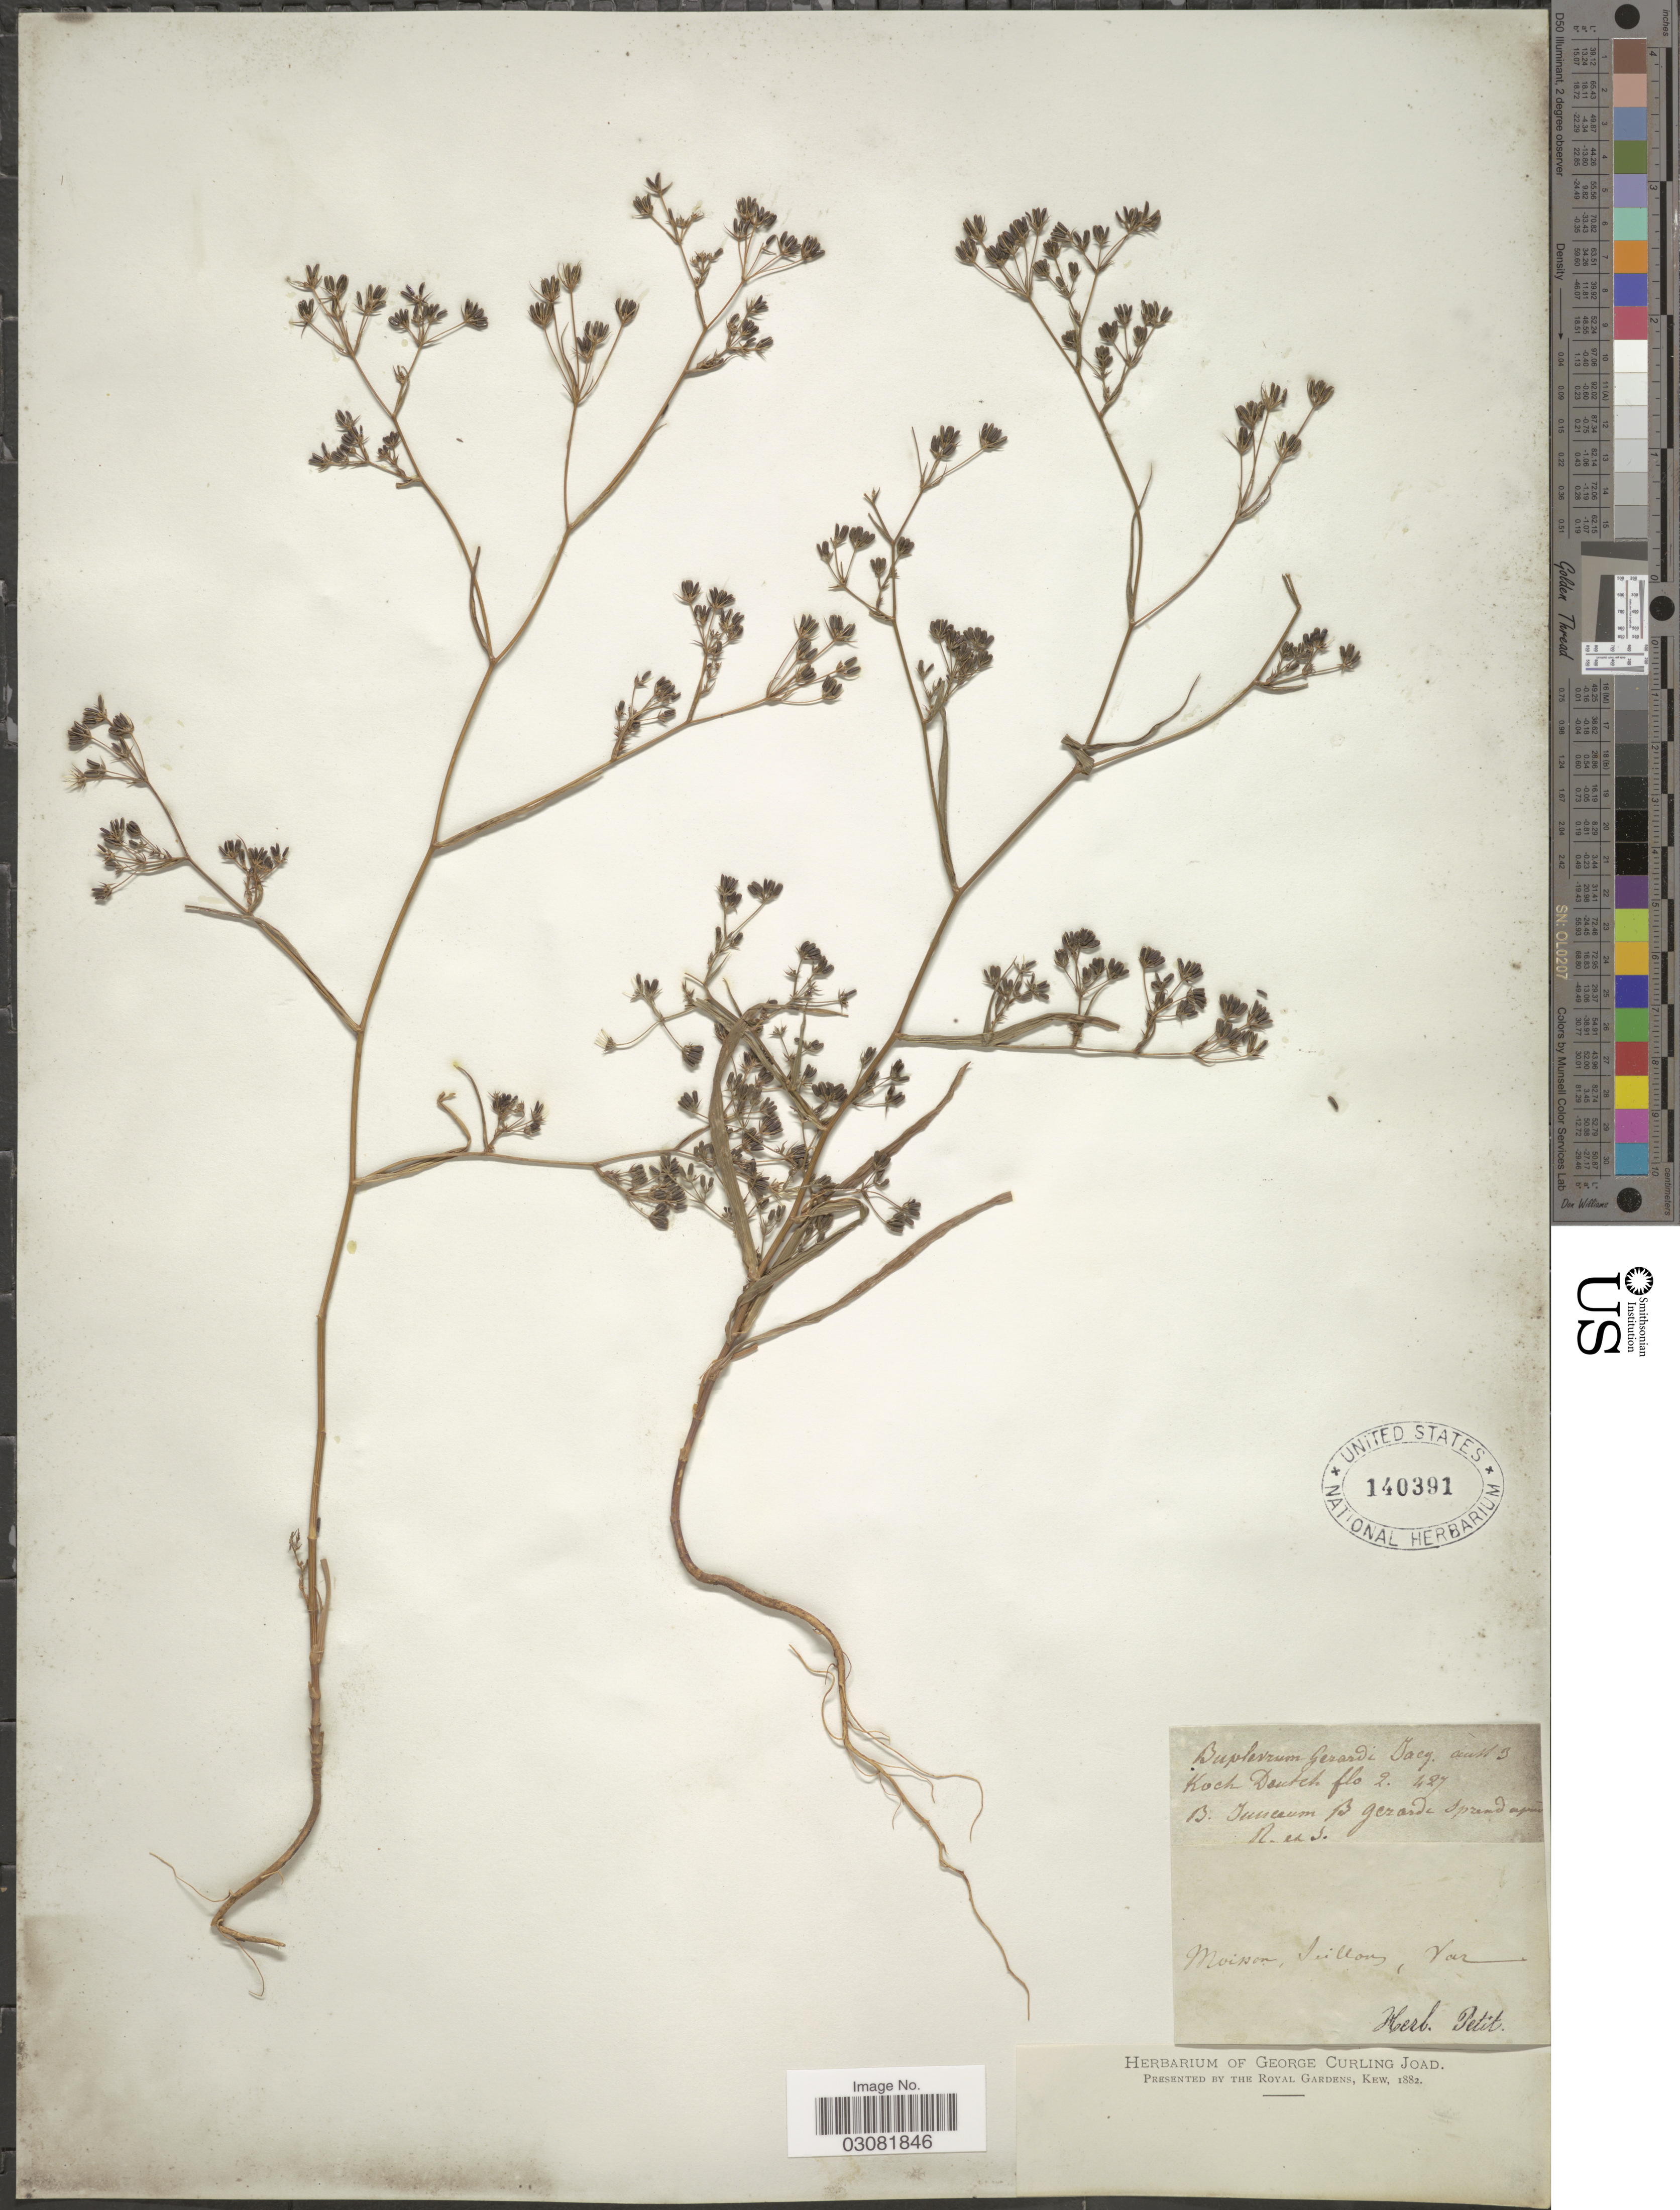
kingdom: Plantae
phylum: Tracheophyta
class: Magnoliopsida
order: Apiales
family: Apiaceae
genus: Bupleurum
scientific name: Bupleurum gerardii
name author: All.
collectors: ex herb. Petit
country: France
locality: Moisson, Saillons, Var.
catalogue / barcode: US 140391